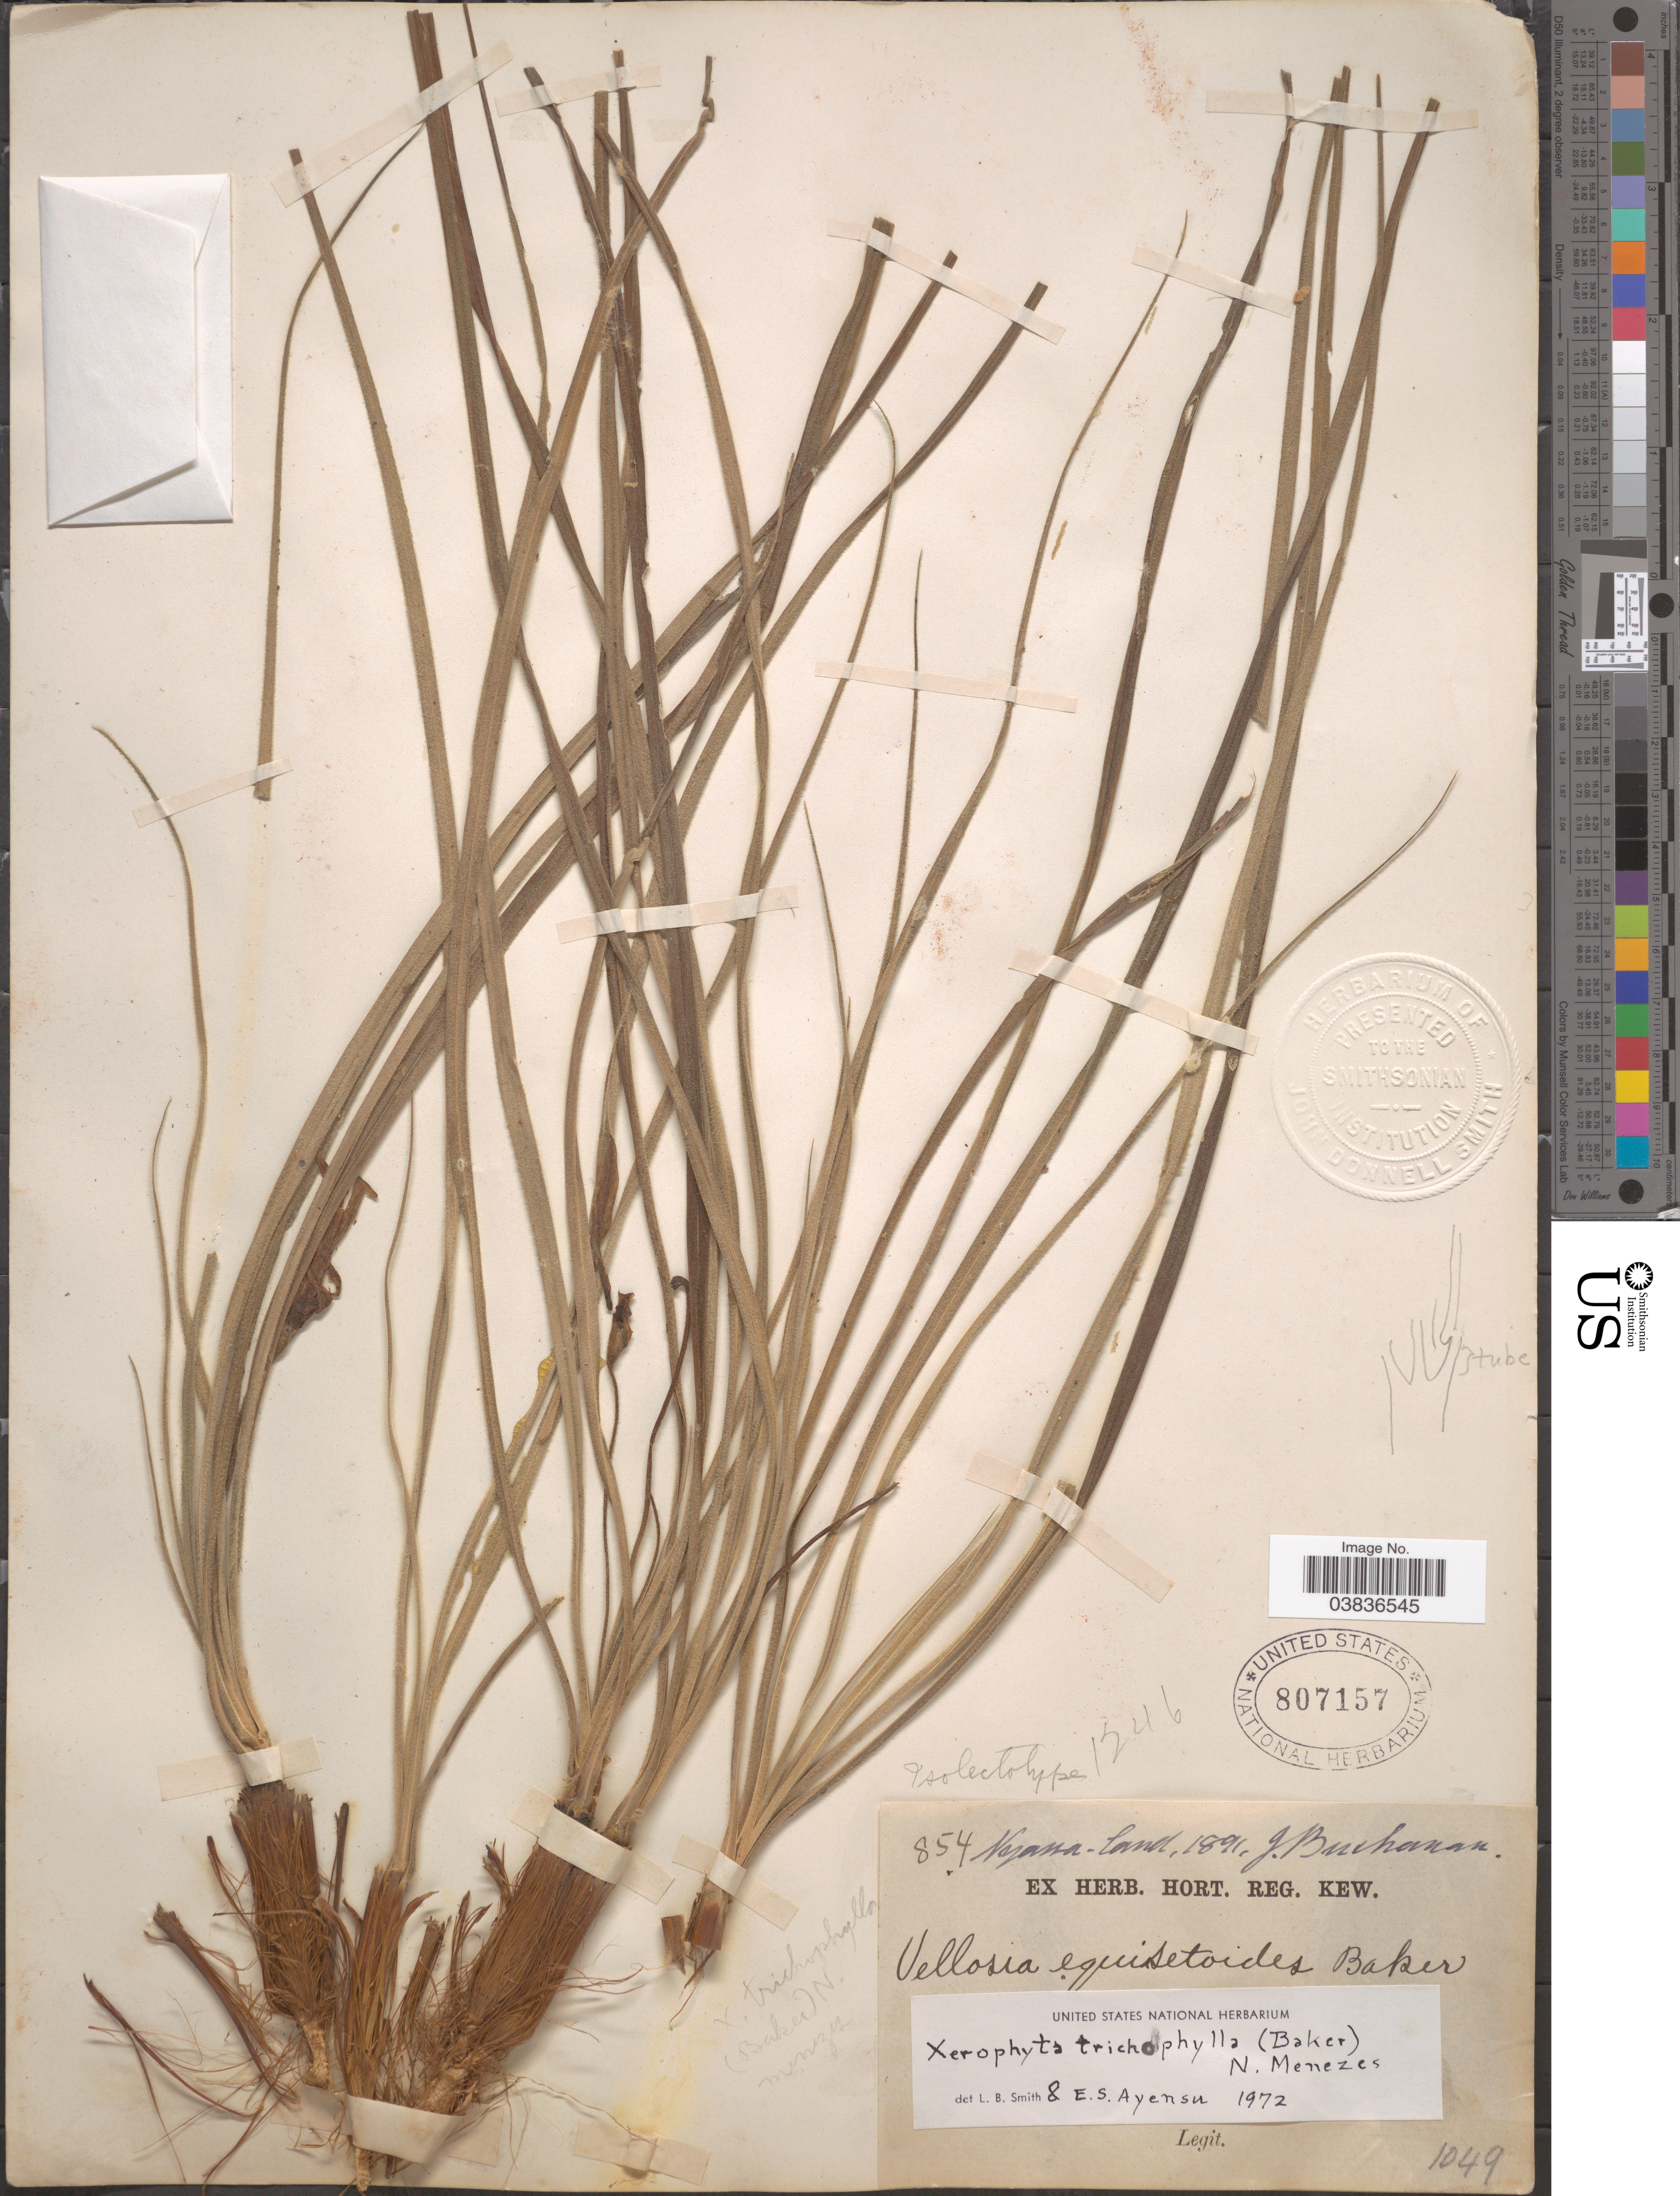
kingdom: Plantae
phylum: Tracheophyta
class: Liliopsida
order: Pandanales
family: Velloziaceae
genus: Xerophyta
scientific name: Xerophyta equisetoides var. trichophylla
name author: (Baker) L.B. Sm. & Ayensu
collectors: J. Buchanan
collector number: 854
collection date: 1891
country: Malawi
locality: Nyasas-land.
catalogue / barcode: US 807157